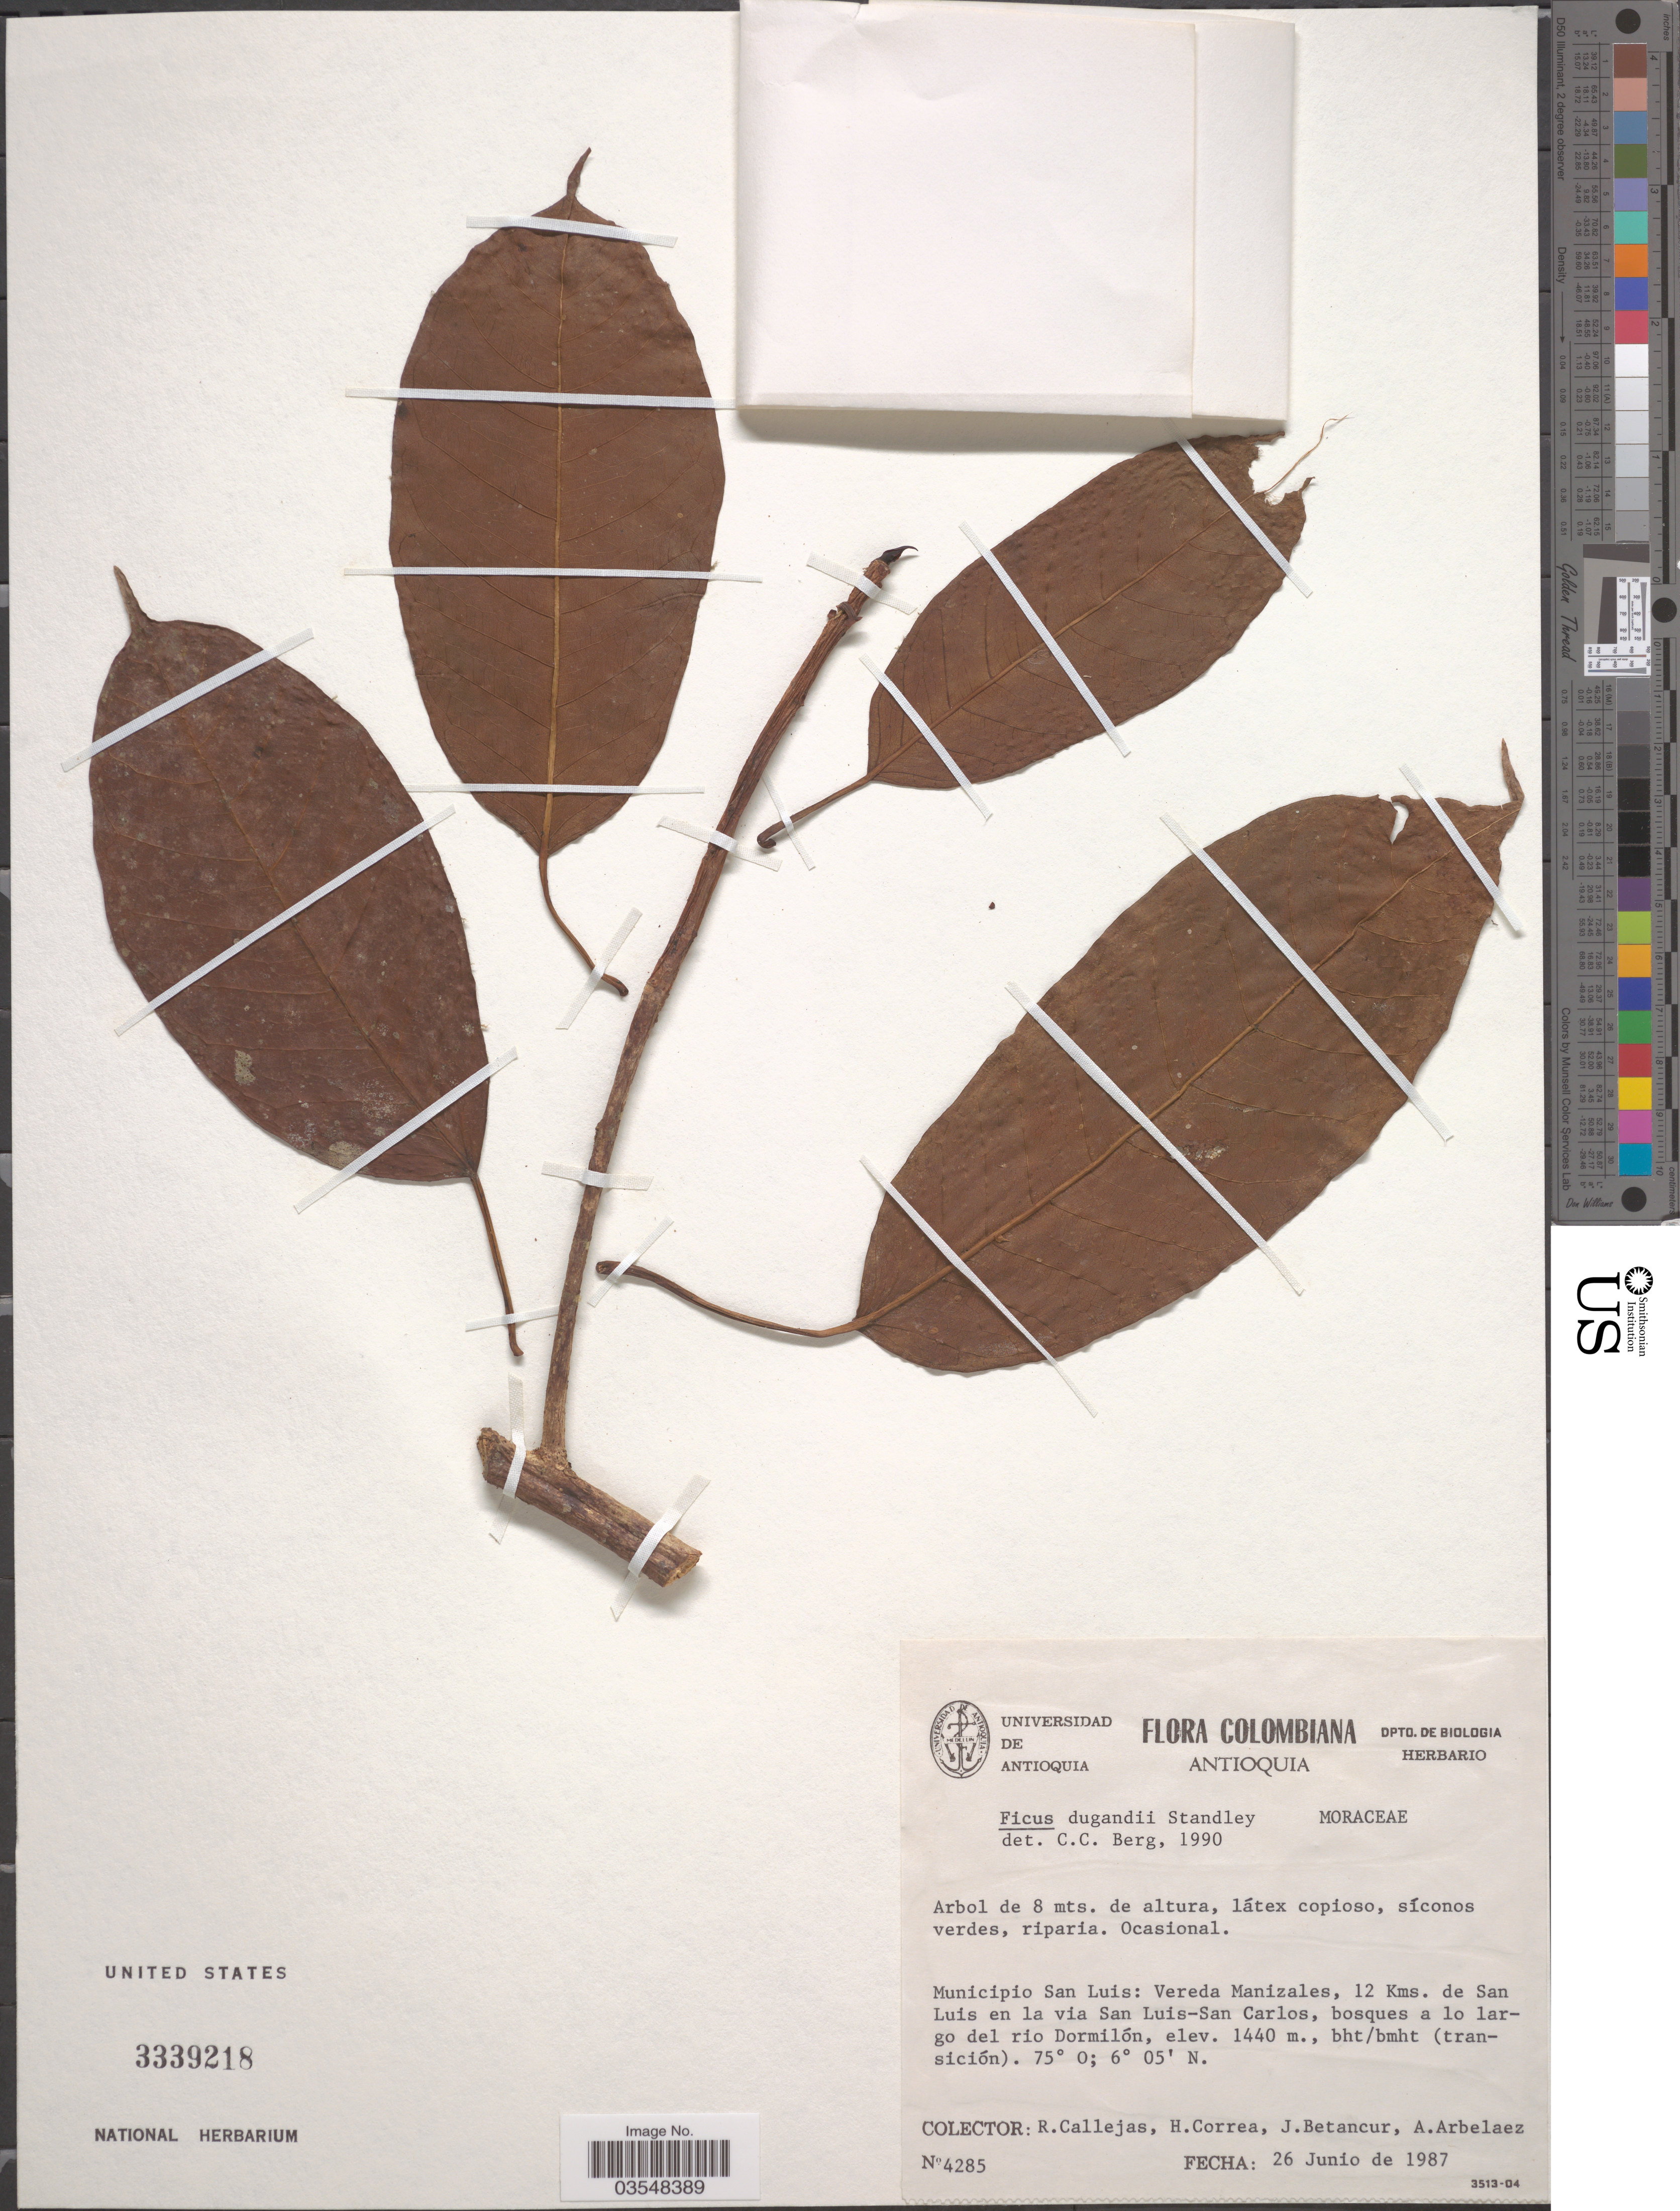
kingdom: Plantae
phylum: Tracheophyta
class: Magnoliopsida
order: Rosales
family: Moraceae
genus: Ficus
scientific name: Ficus dugandii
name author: Standl.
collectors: R. Callejas, H. Correa, J. Betancur & A. Arbelaez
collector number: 4285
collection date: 1987-06-26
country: Colombia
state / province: Antioquia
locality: Municipio San Luis: Vereda Manizales, 12 Kms. de San Luis en la via San Luis-San Carlos, bosques a lo largo del rio Dormilón.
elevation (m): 1440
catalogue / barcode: US 3339218